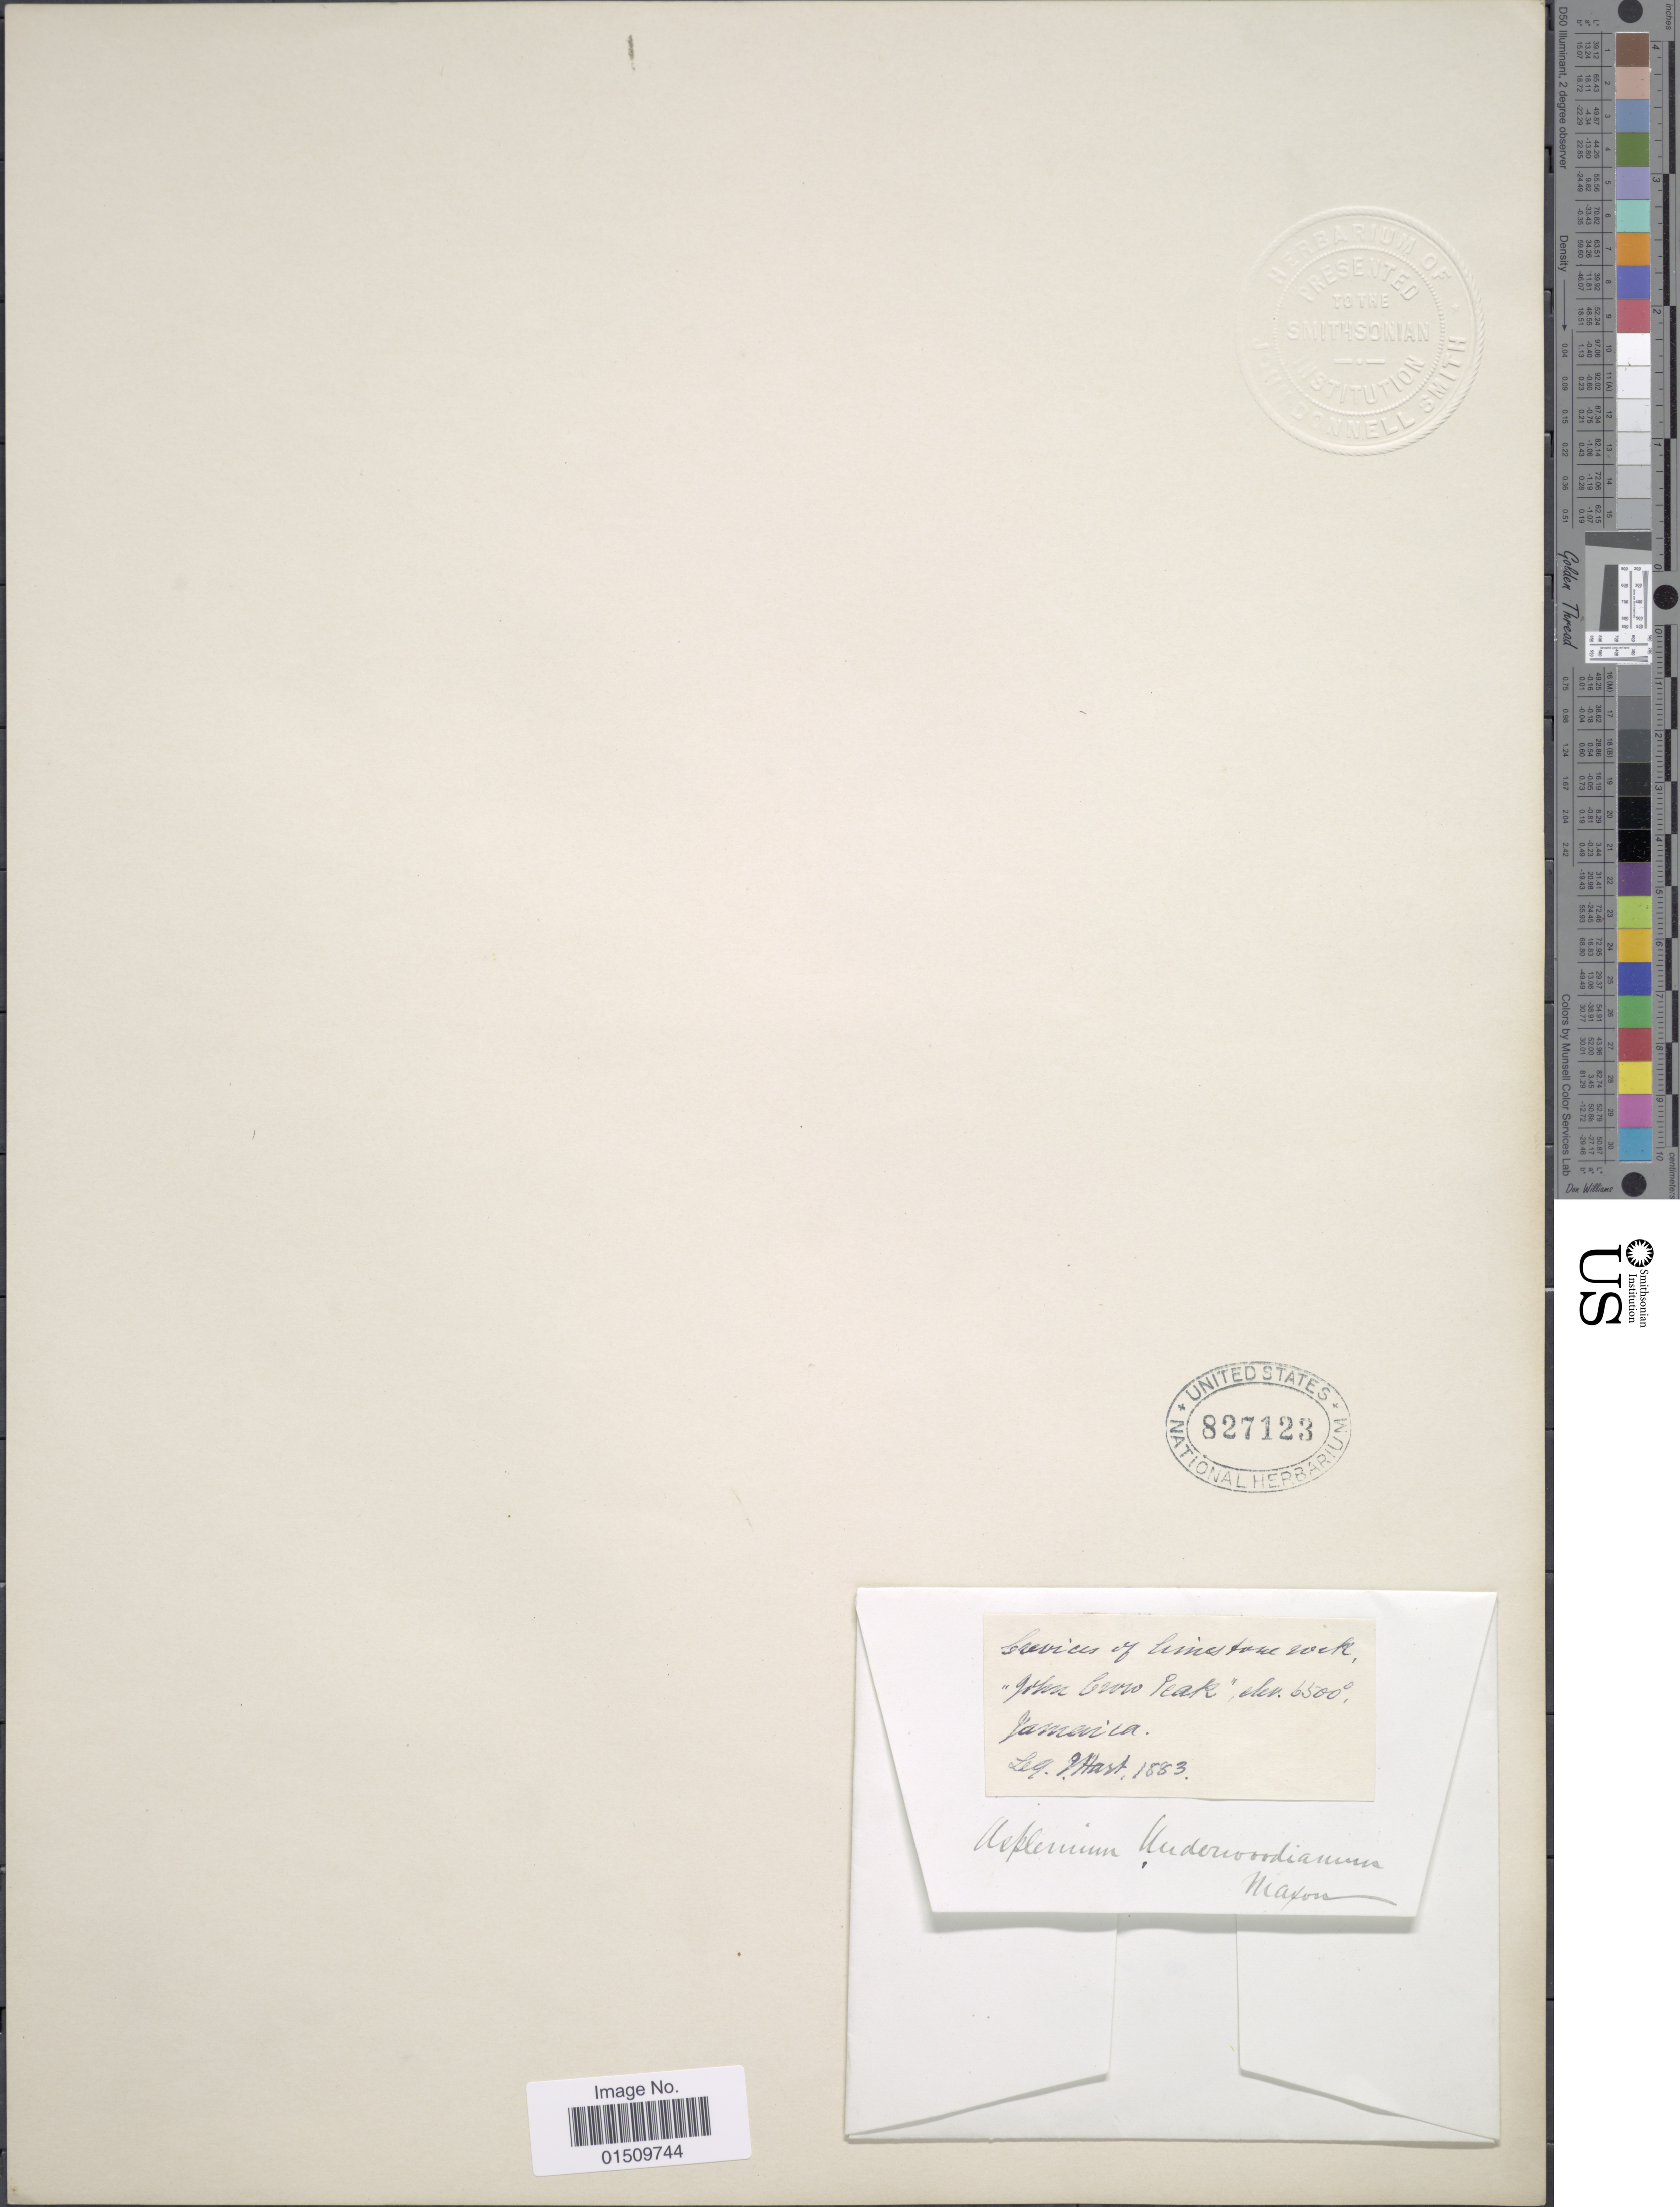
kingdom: Plantae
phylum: Tracheophyta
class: Polypodiopsida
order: Polypodiales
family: Aspleniaceae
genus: Asplenium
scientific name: Asplenium underwoodii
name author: Maxon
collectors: J. Hart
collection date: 1883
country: Jamaica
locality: Jamaica, John Crow Peak.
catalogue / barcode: US 827123